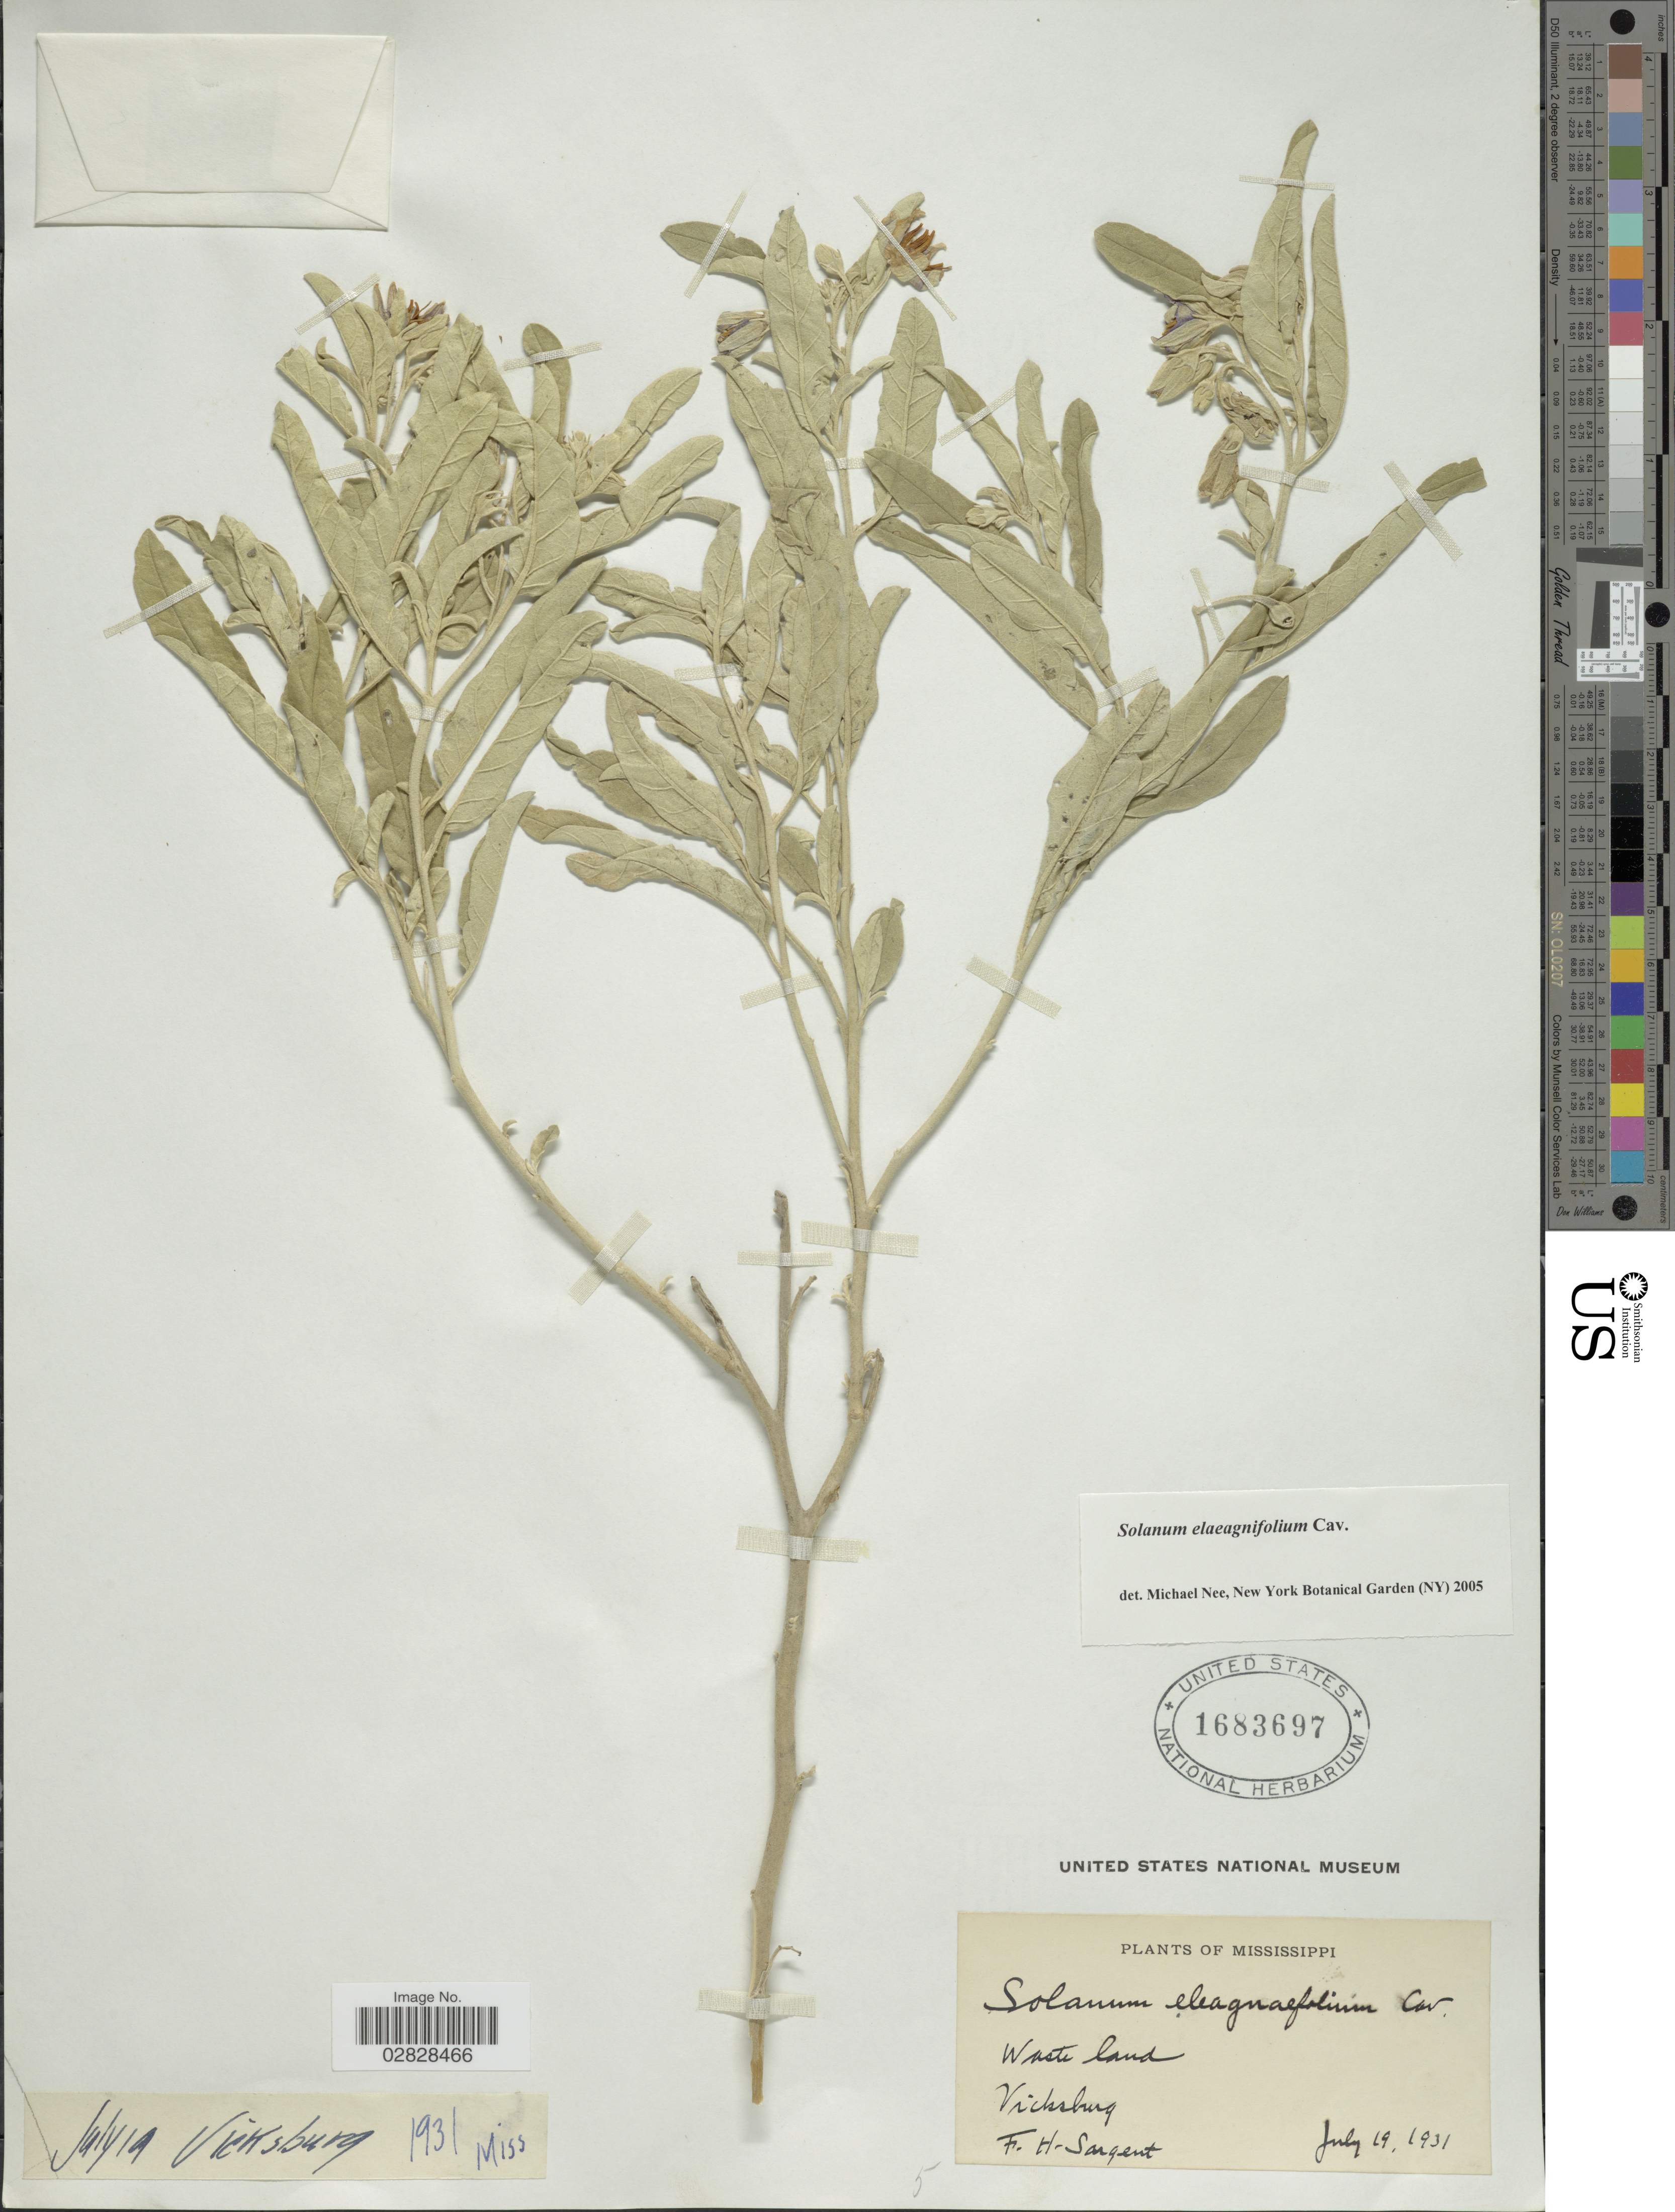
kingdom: Plantae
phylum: Tracheophyta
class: Magnoliopsida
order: Solanales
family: Solanaceae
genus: Solanum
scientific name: Solanum elaeagnifolium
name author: Cav.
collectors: F. H. Sargent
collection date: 1931-07-19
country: United States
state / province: Mississippi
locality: Vicksburg.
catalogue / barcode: US 1683697